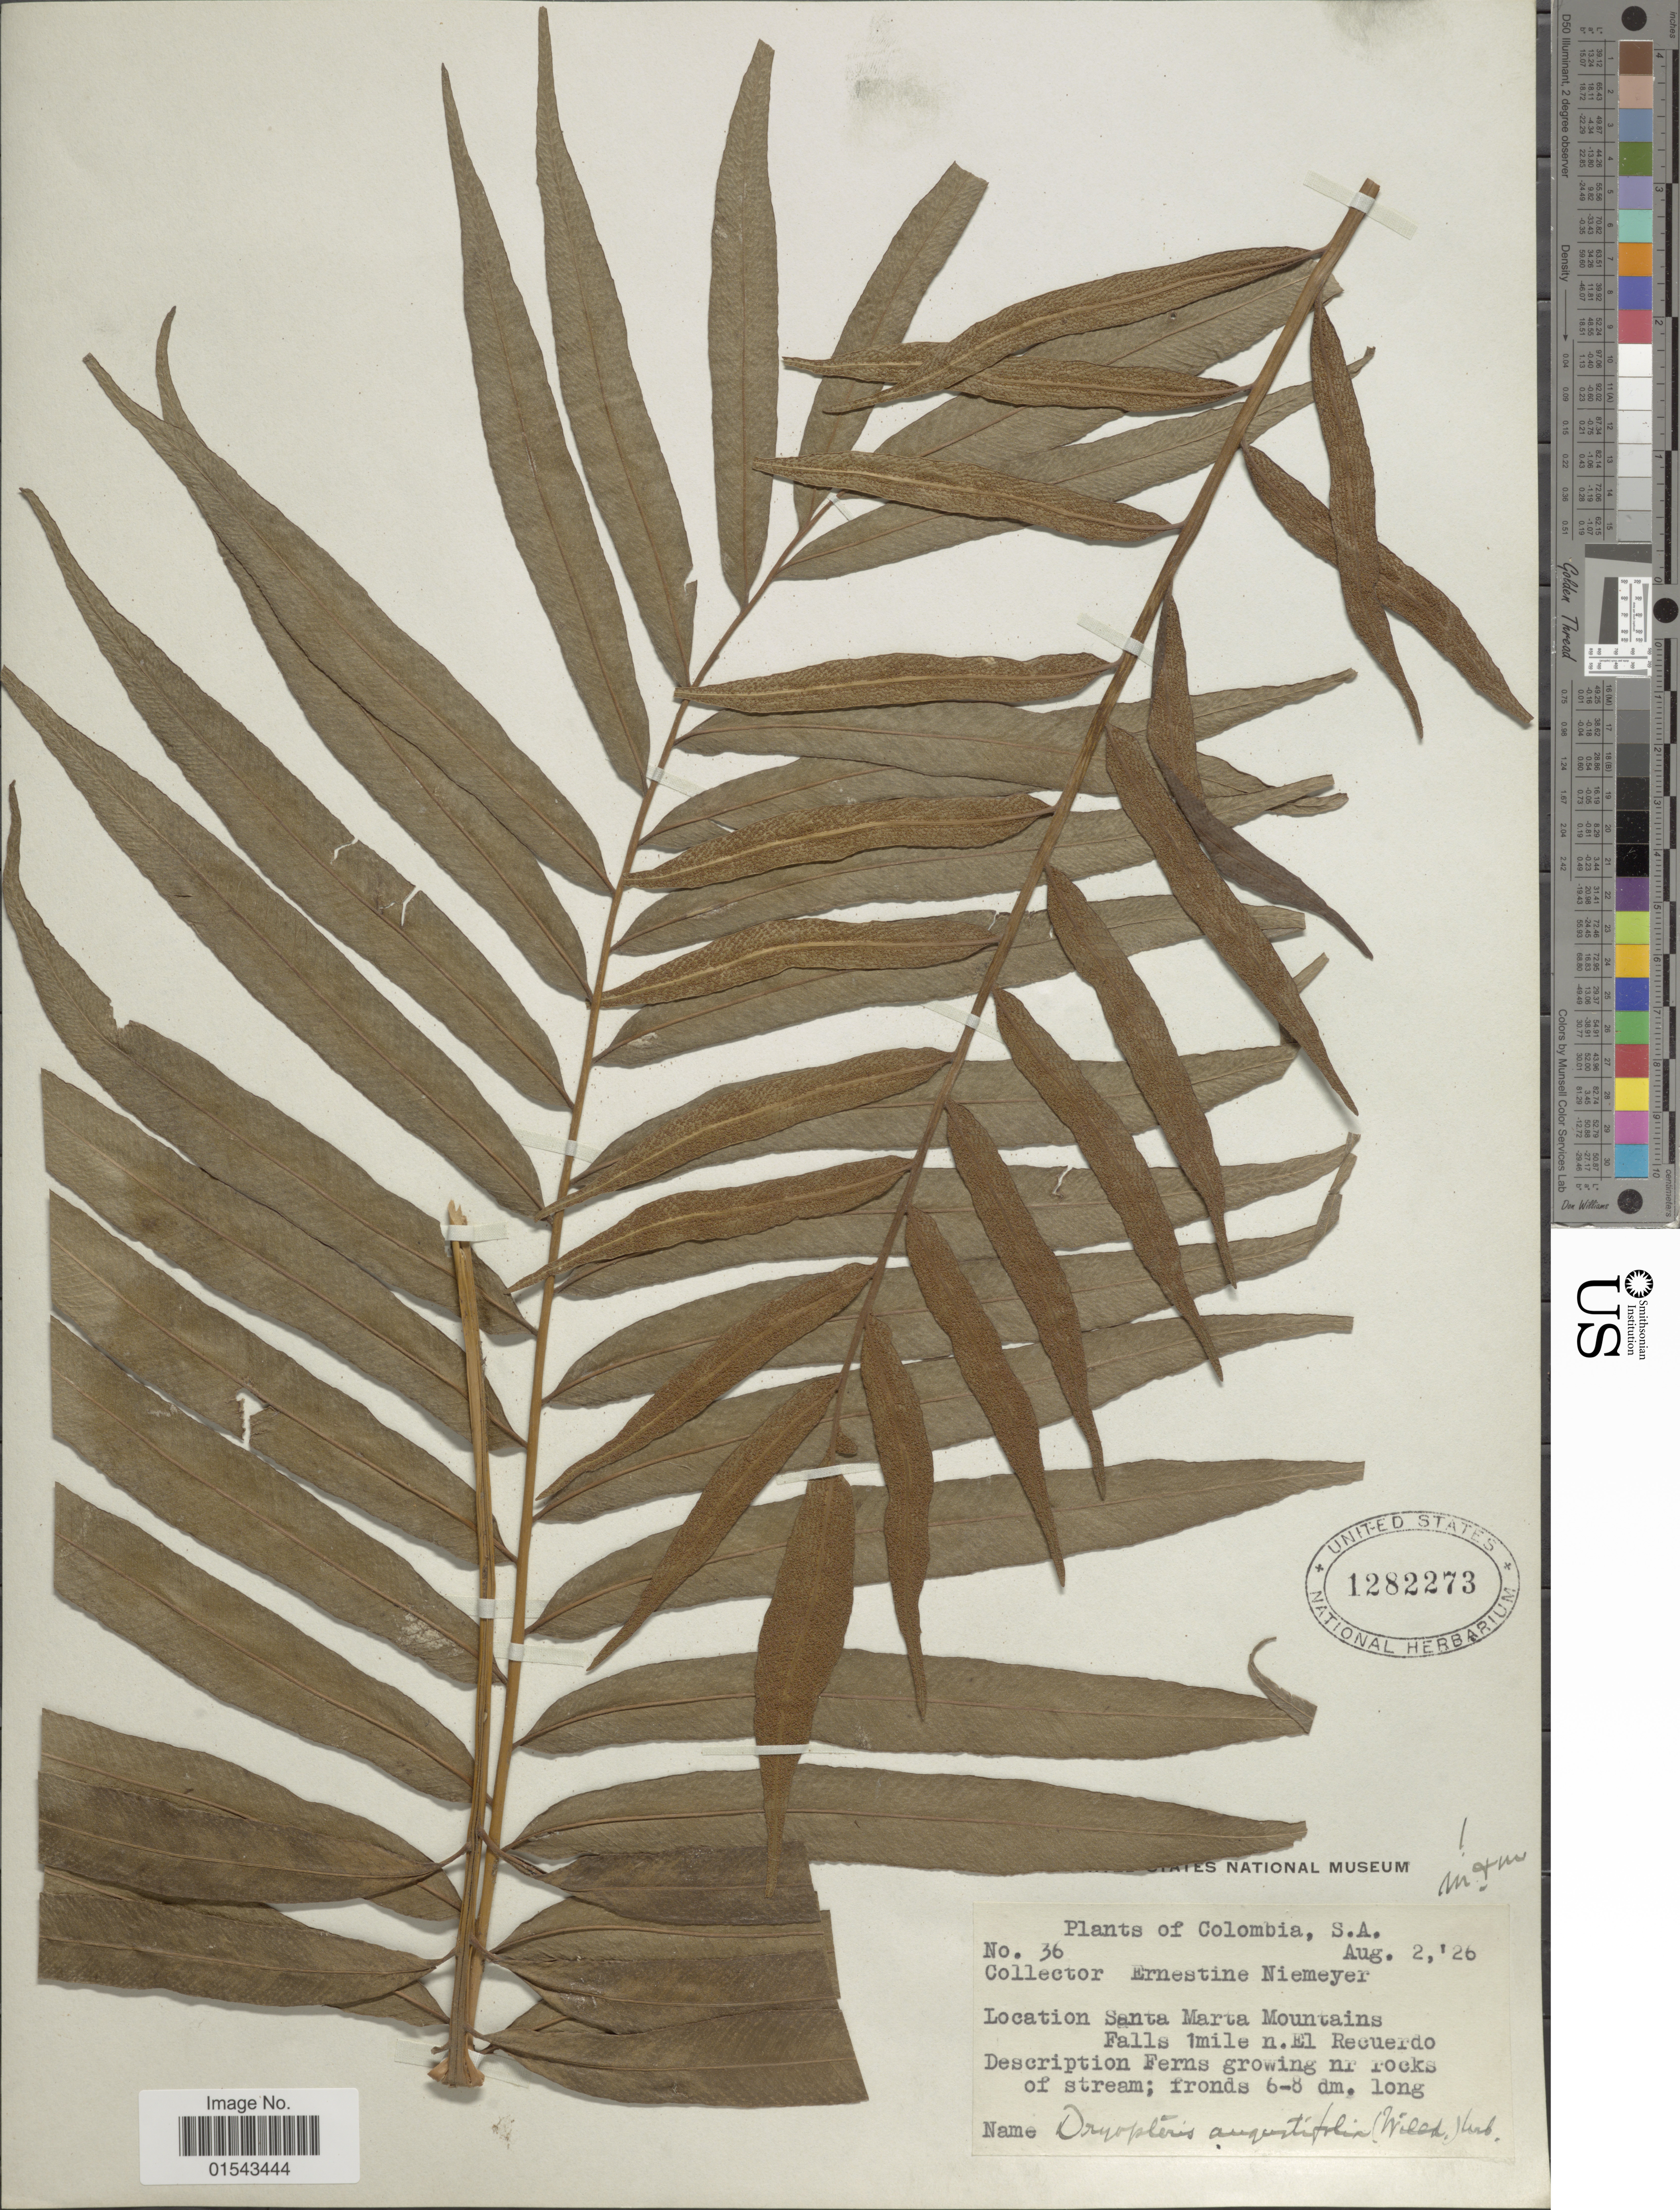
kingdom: Plantae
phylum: Tracheophyta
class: Polypodiopsida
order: Polypodiales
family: Thelypteridaceae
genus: Meniscium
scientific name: Meniscium angustifolium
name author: Willd.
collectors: E. H. Niemeyer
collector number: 36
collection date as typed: Transcribed d/m/y: 2/8/26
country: Colombia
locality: Santa Marta Mountains Falls 1 mile n. El Recuerdo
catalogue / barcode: US 1282273